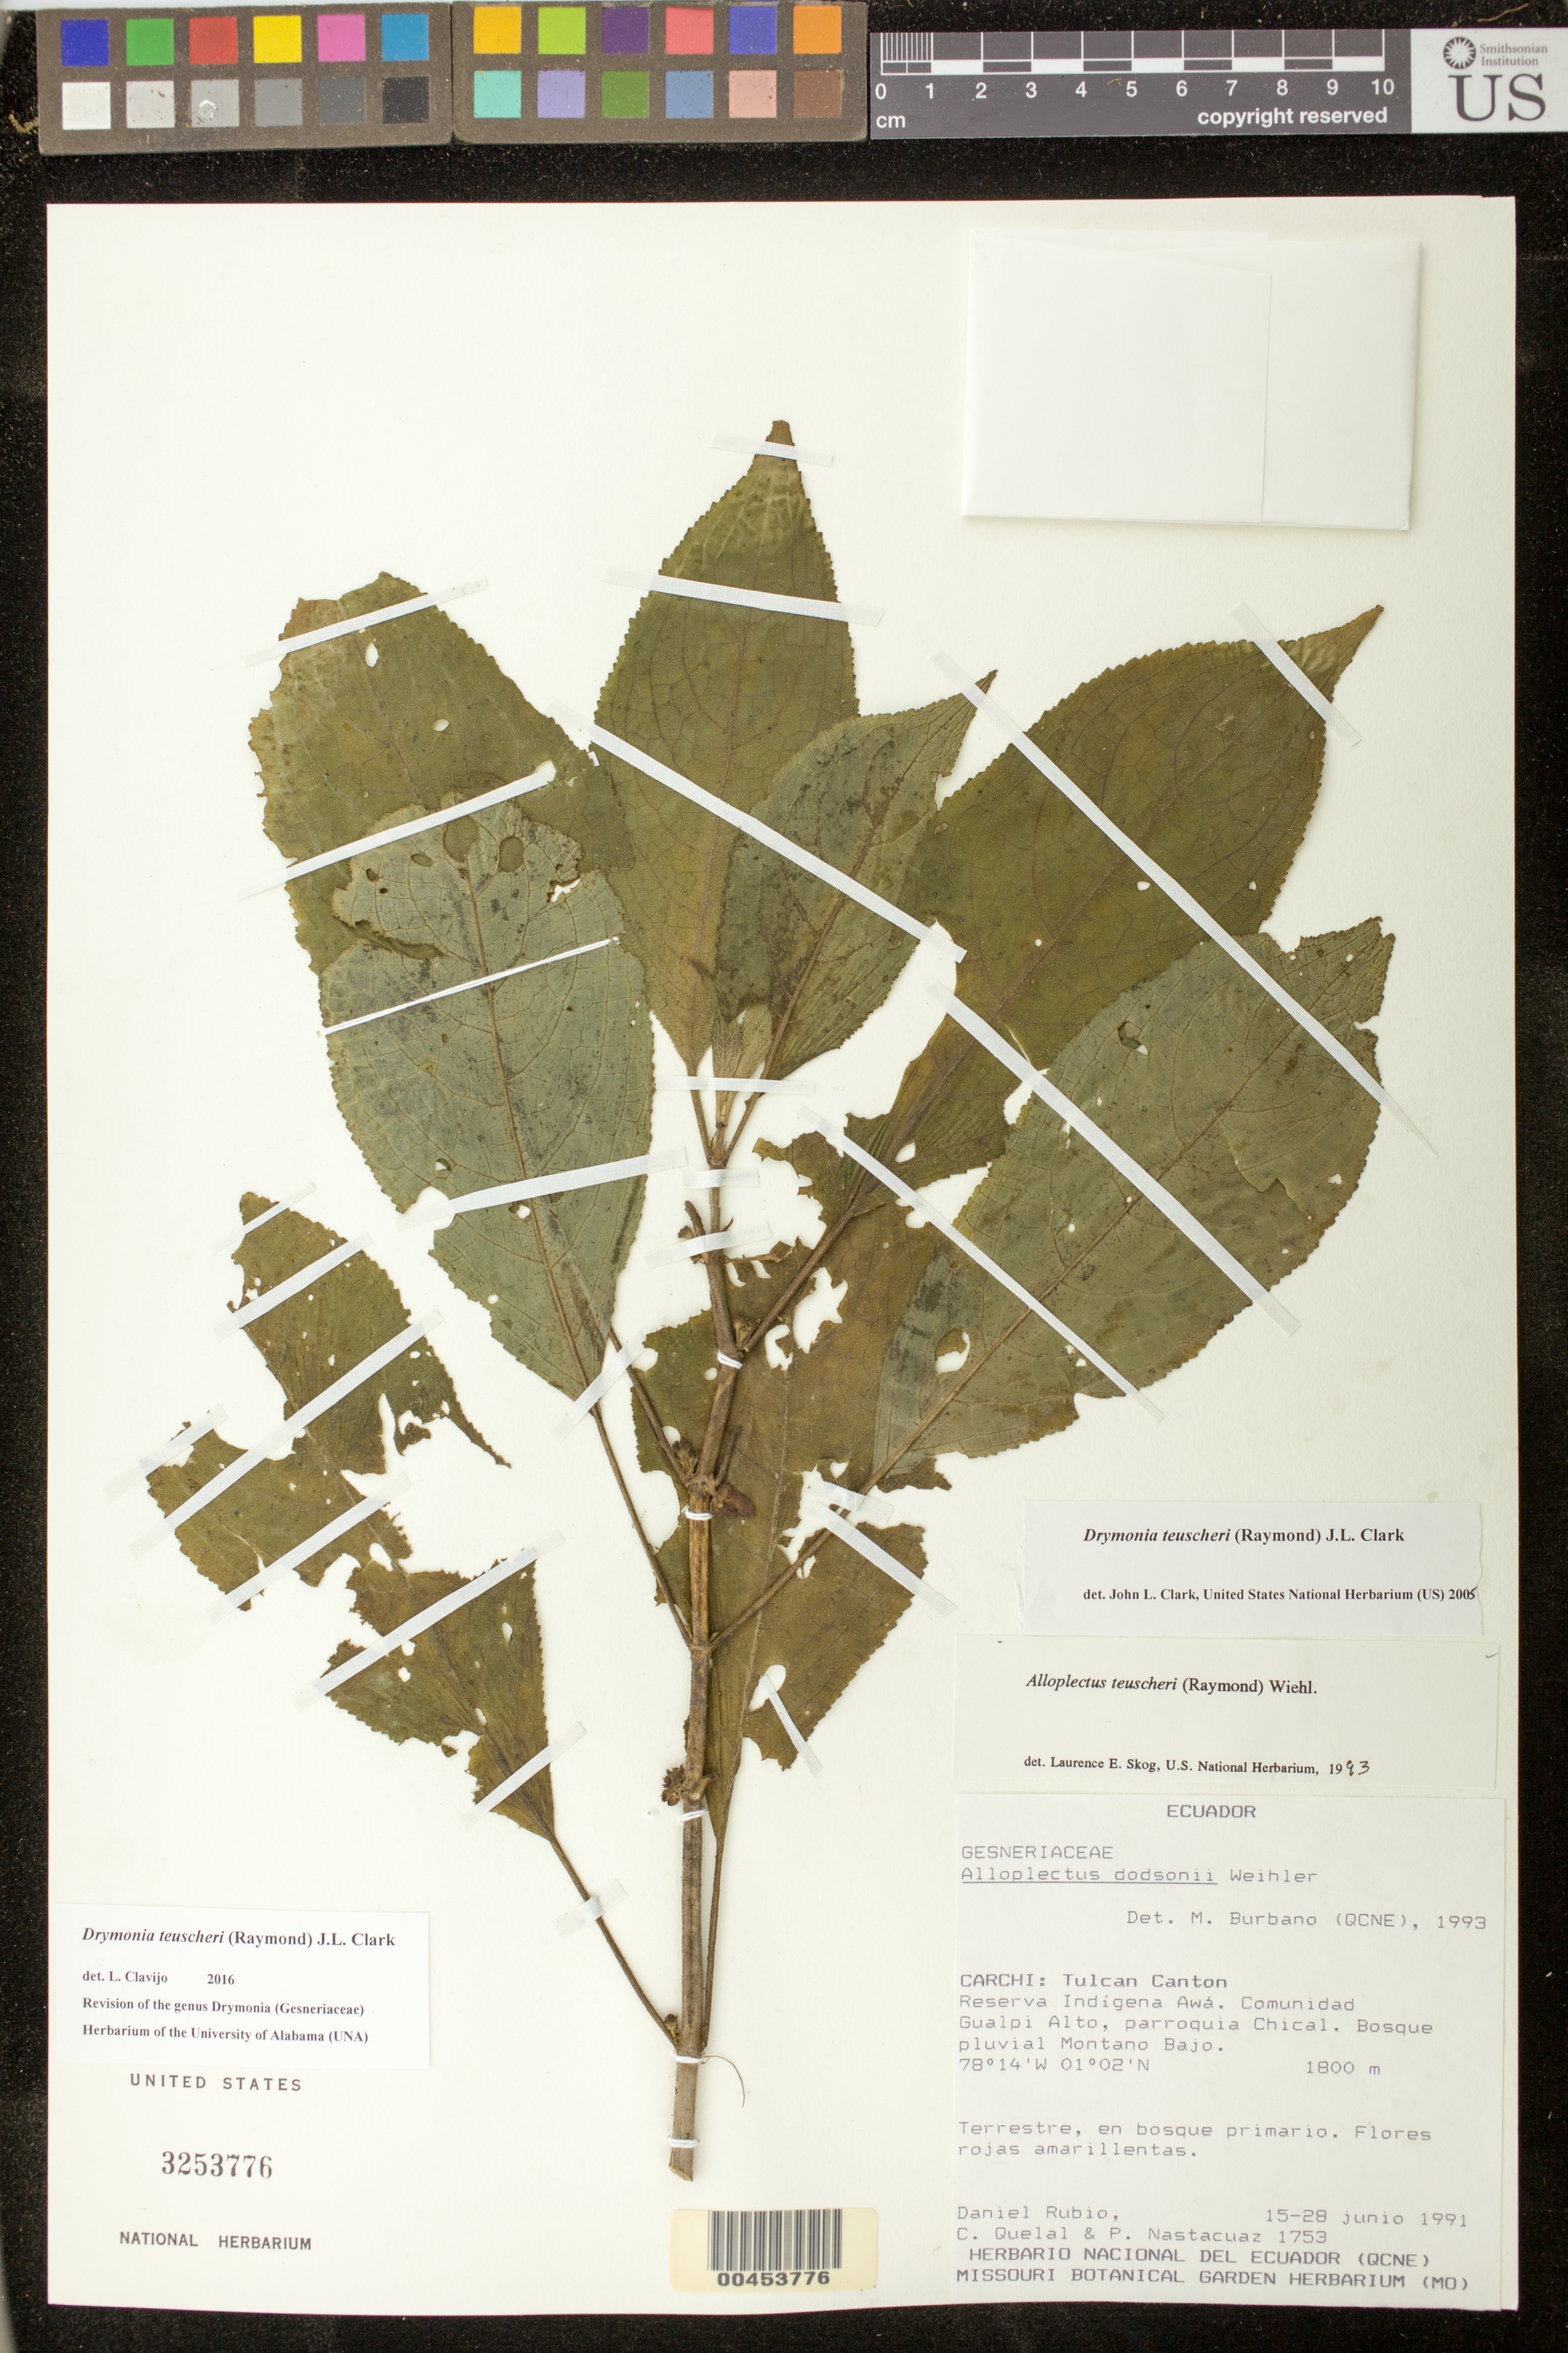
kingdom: Plantae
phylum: Tracheophyta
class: Magnoliopsida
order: Lamiales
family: Gesneriaceae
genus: Drymonia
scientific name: Drymonia teuscheri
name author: (Raymond) J.L. Clark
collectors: D. Rubio, C. Quelal & P. Nastacuaz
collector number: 1753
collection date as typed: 15-28 Jun 1991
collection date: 1991-06-15/1991-06-28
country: Ecuador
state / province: Carchi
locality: Tulcan Canton, Reserva Inígena Awá, comunidad Gualpi Alto, parroquia Chical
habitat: Bosque pluvial Montano Bajo; bosque primario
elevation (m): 1800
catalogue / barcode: US 3253776